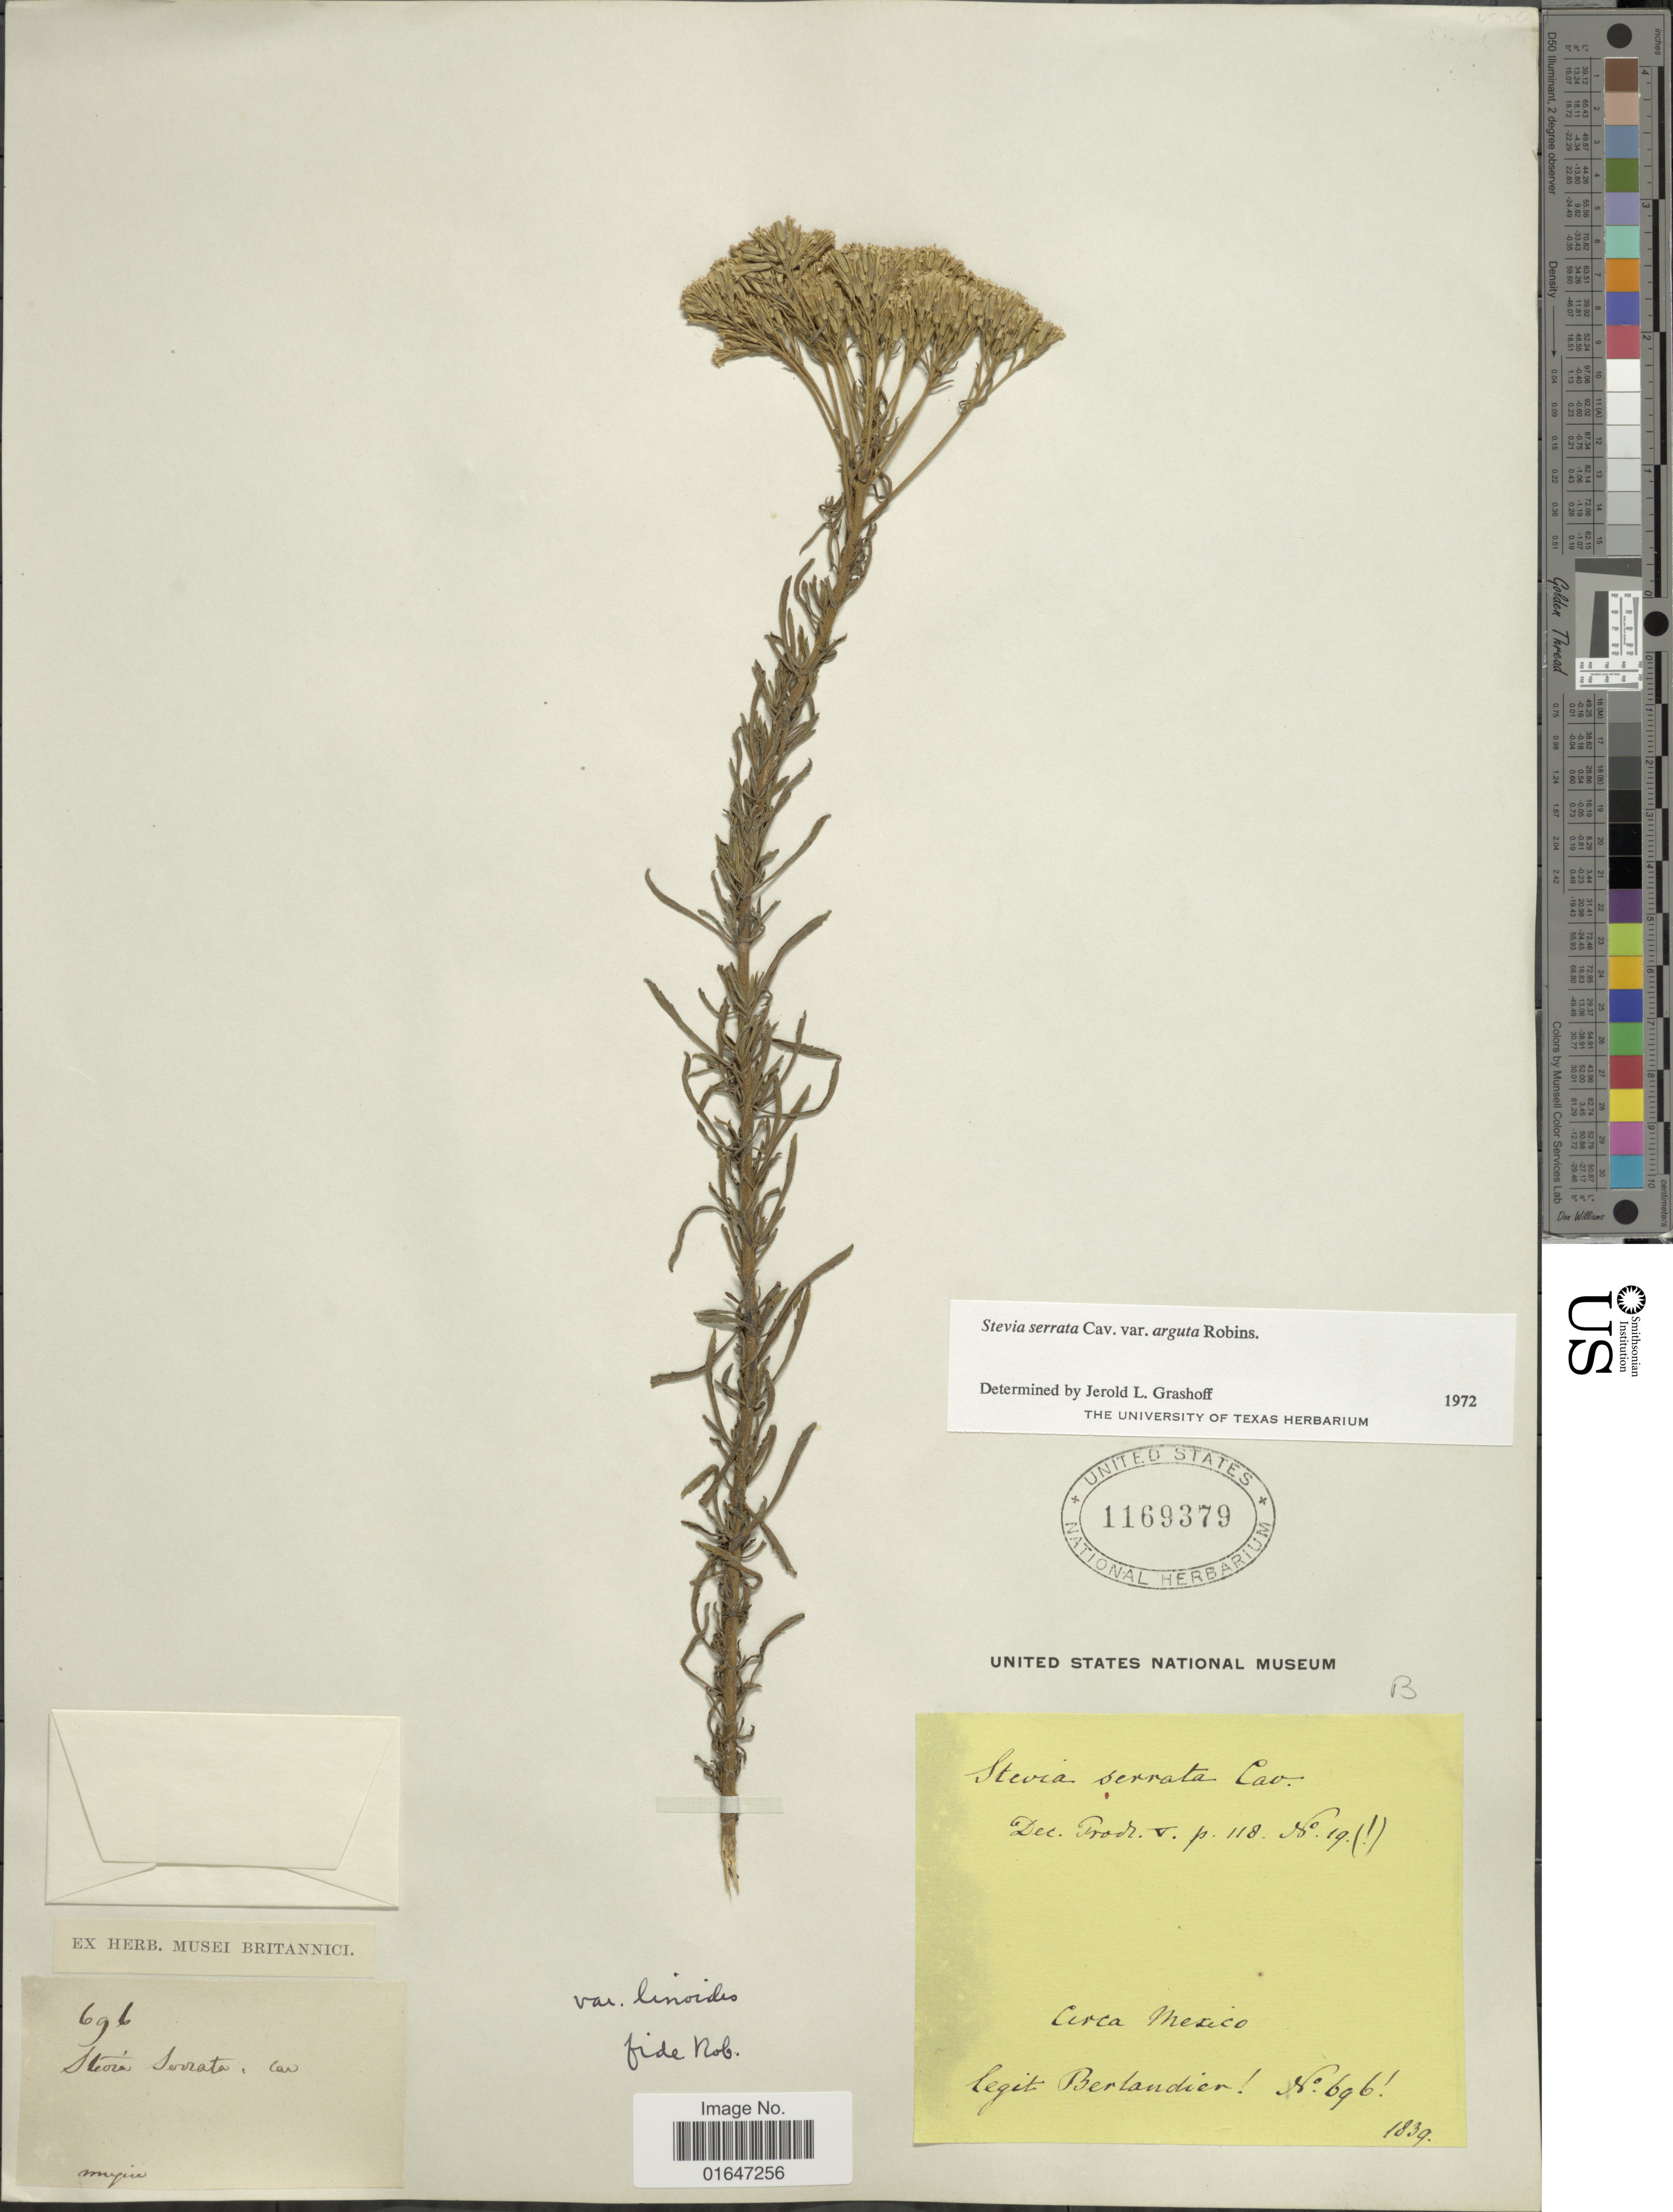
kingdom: Plantae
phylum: Tracheophyta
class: Magnoliopsida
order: Asterales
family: Asteraceae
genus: Stevia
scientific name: Stevia serrata var. arguta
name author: B.L. Rob.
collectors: J. L. Berlandier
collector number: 696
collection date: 1839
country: Mexico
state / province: México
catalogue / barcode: US 1169379